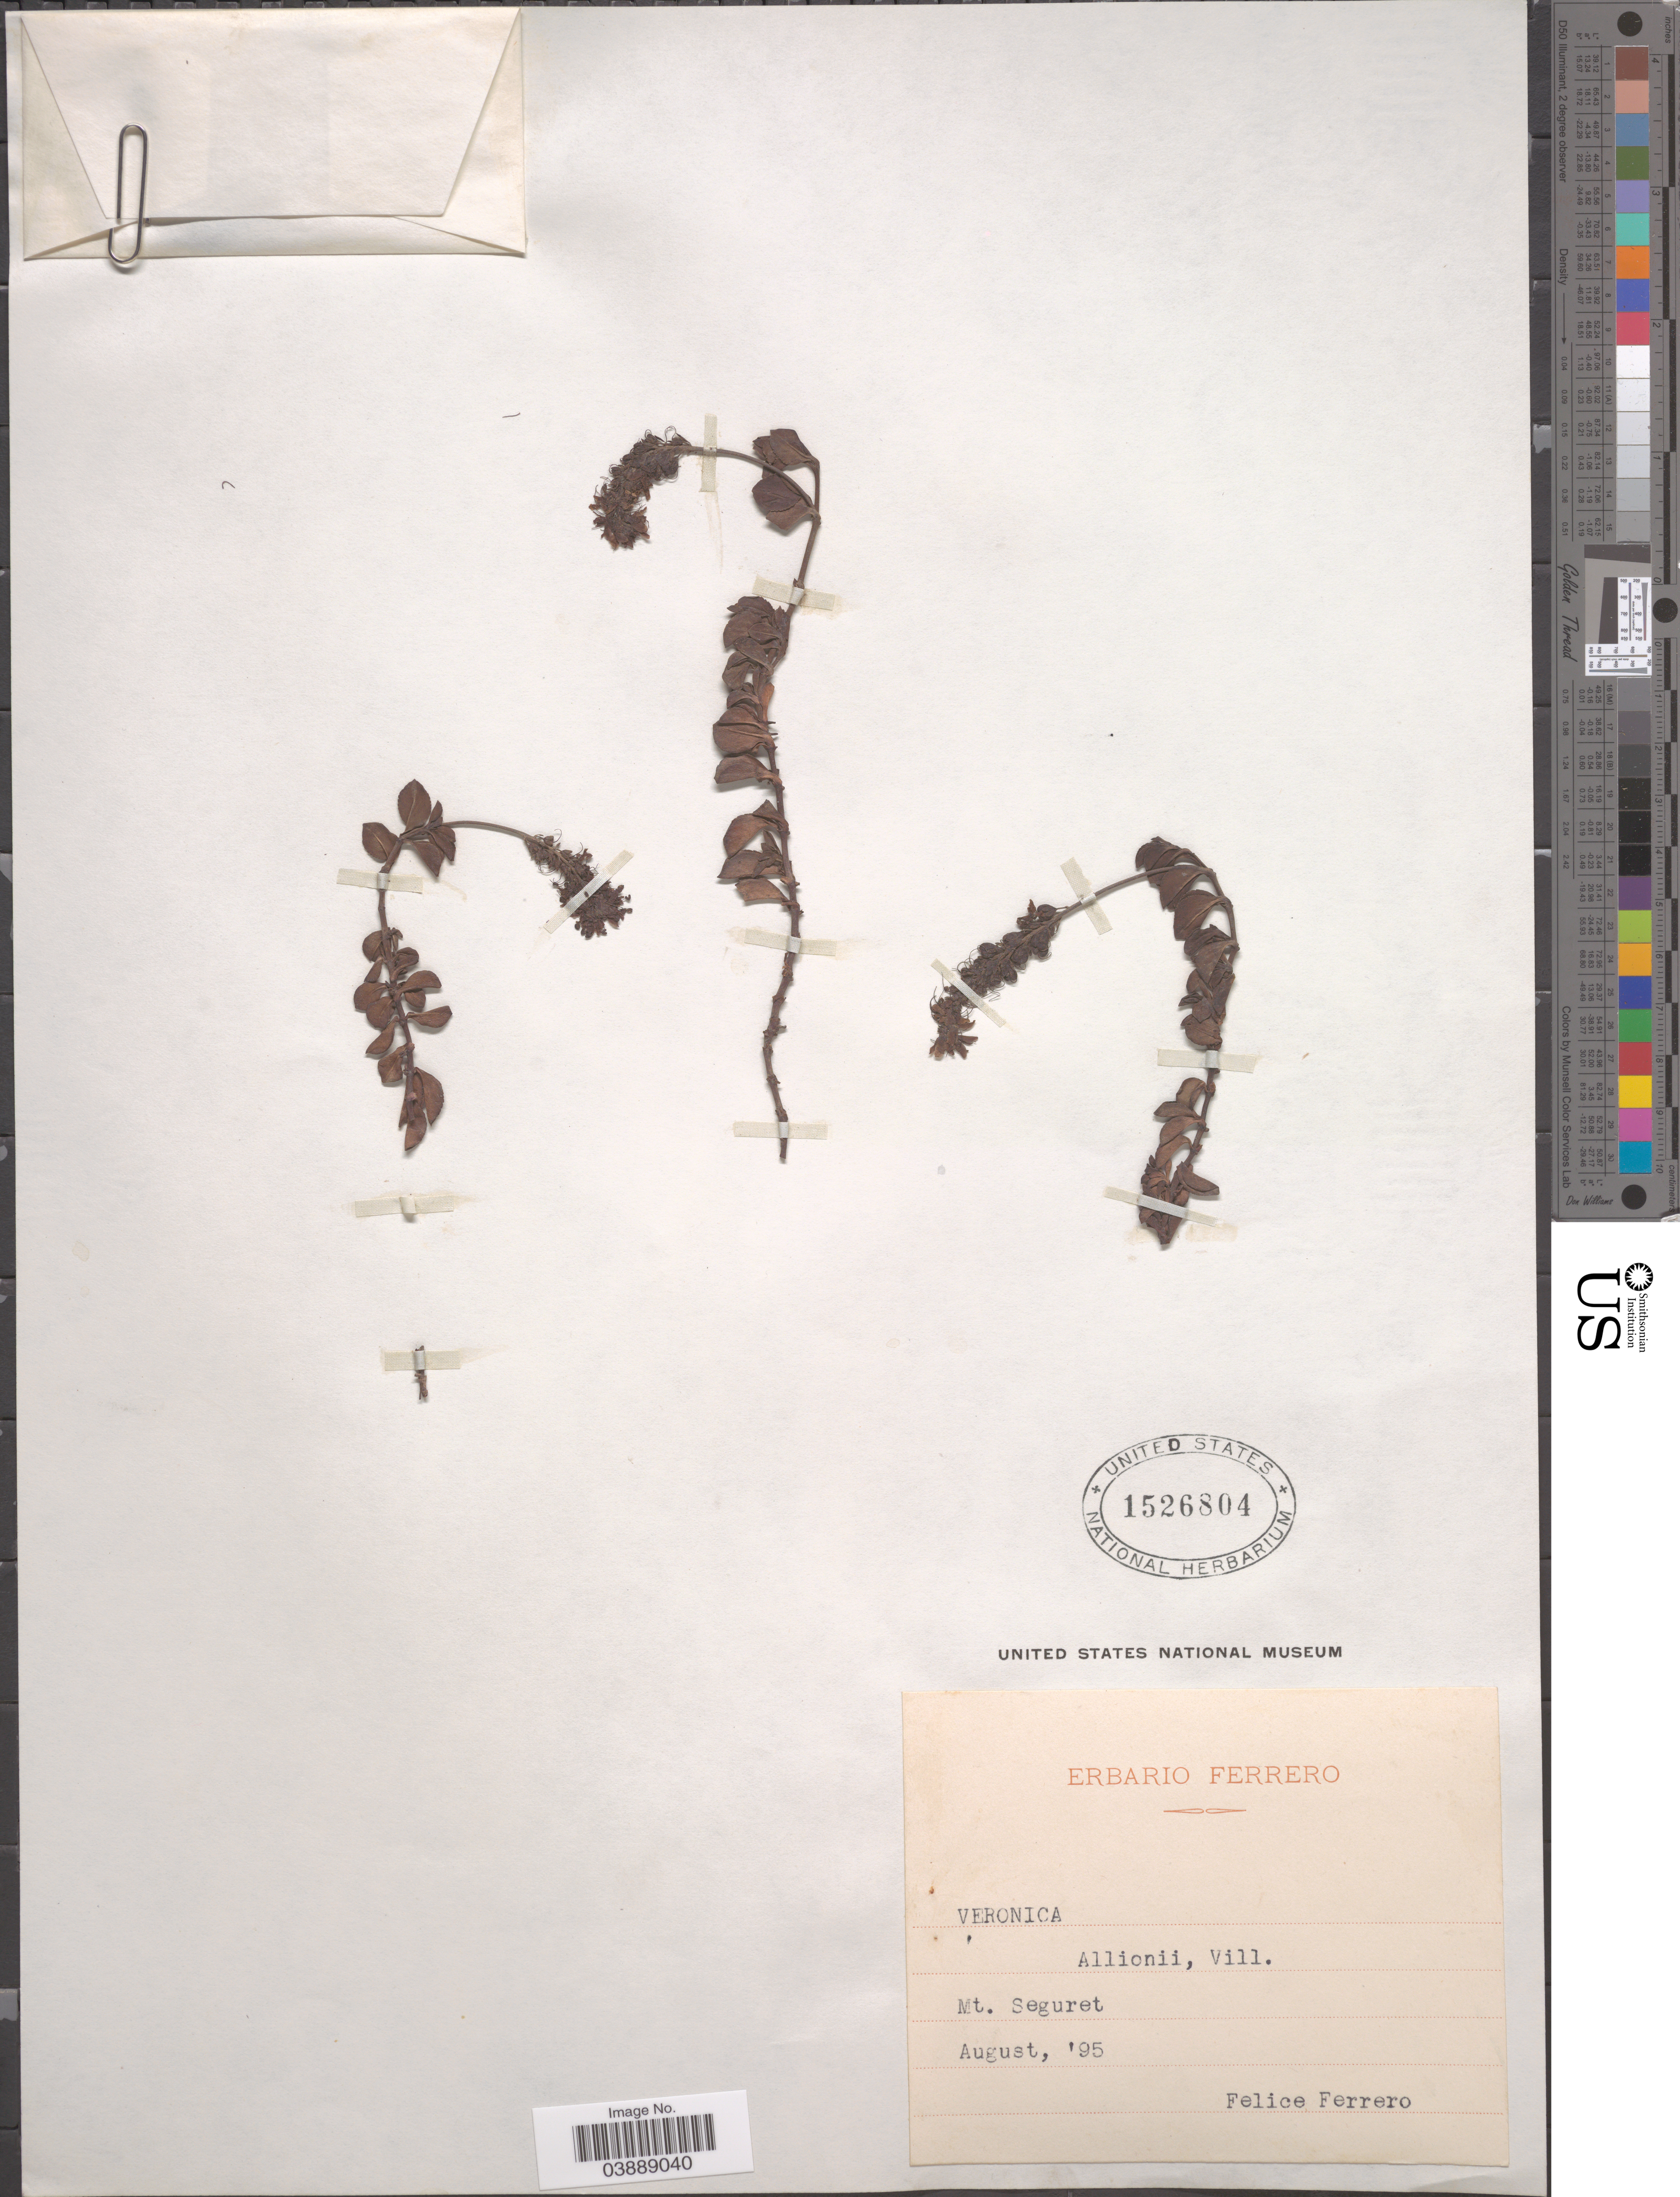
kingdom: Plantae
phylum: Tracheophyta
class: Magnoliopsida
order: Lamiales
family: Plantaginaceae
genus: Veronica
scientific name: Veronica allionii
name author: Vill.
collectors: F. Ferrero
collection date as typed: Transcribed d/m/y: /8/95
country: France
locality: Mt. Seguret.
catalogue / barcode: US 1526804